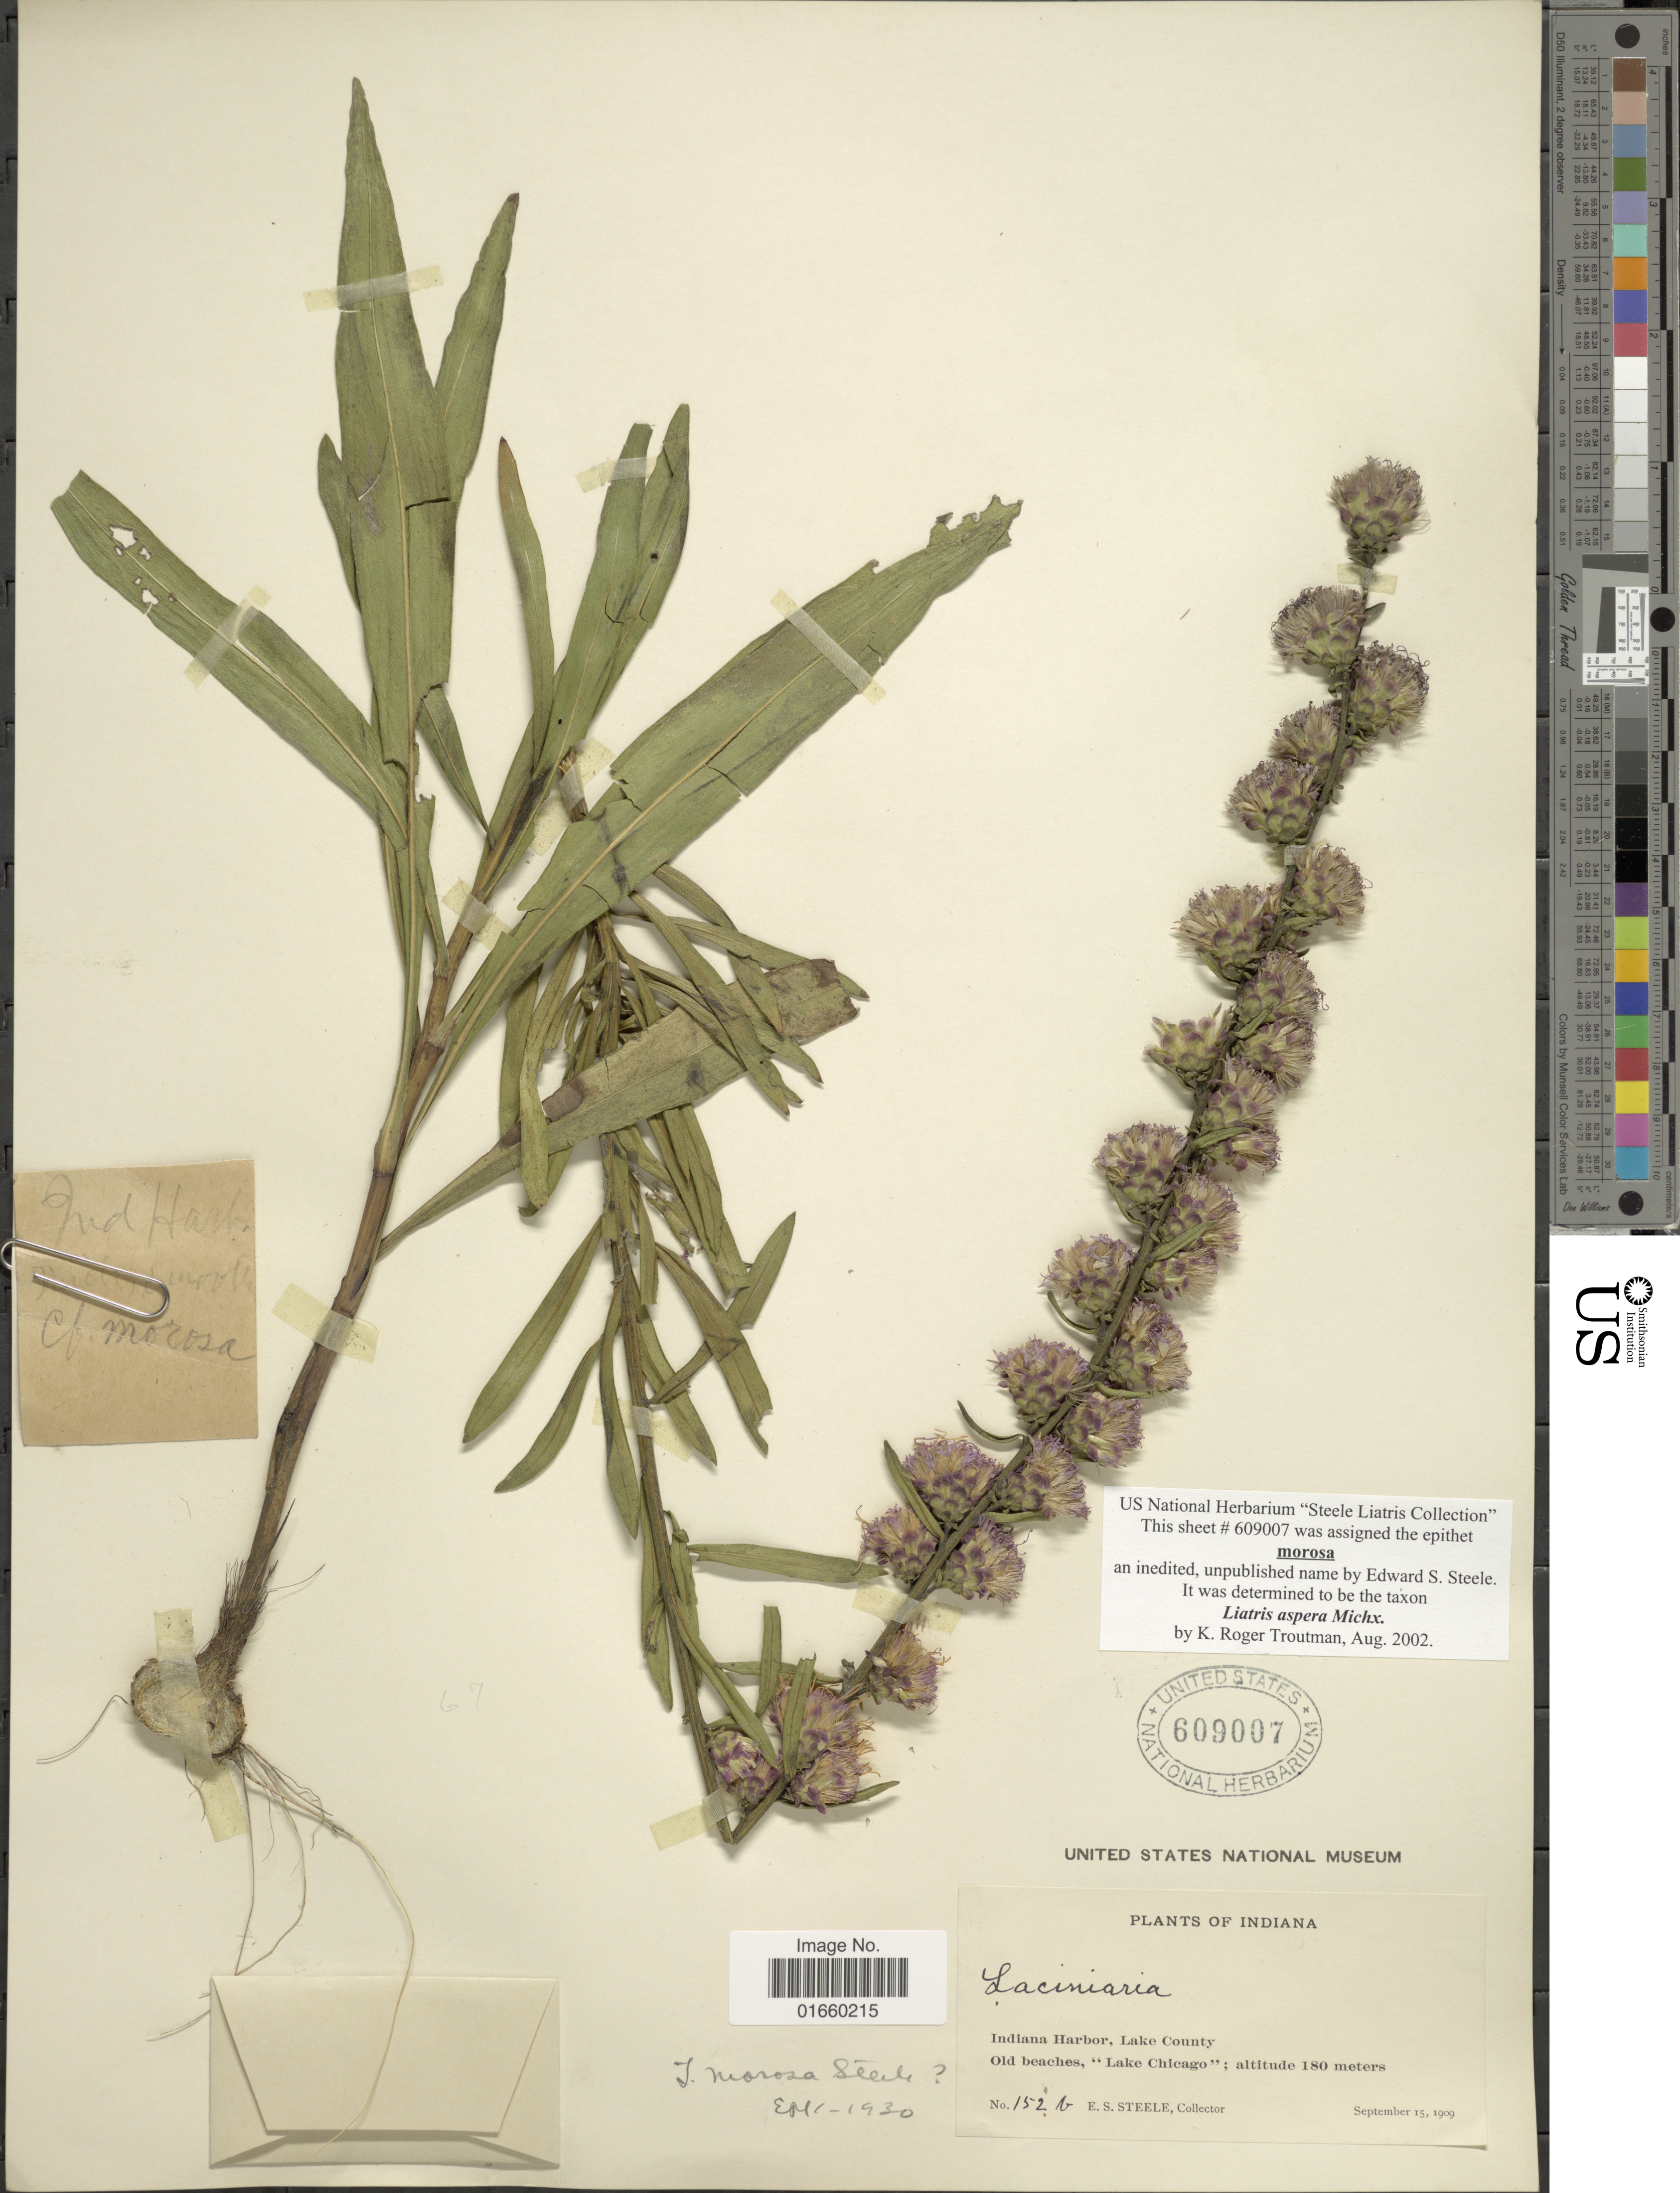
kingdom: Plantae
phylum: Tracheophyta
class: Magnoliopsida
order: Asterales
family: Asteraceae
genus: Liatris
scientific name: Liatris aspera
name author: Michx.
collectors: E. Steele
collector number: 152b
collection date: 1909-09-15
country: United States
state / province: Indiana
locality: Indiana Harbor, Lake County, Old beaches, "Lake Chicago"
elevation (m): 180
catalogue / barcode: US 609007